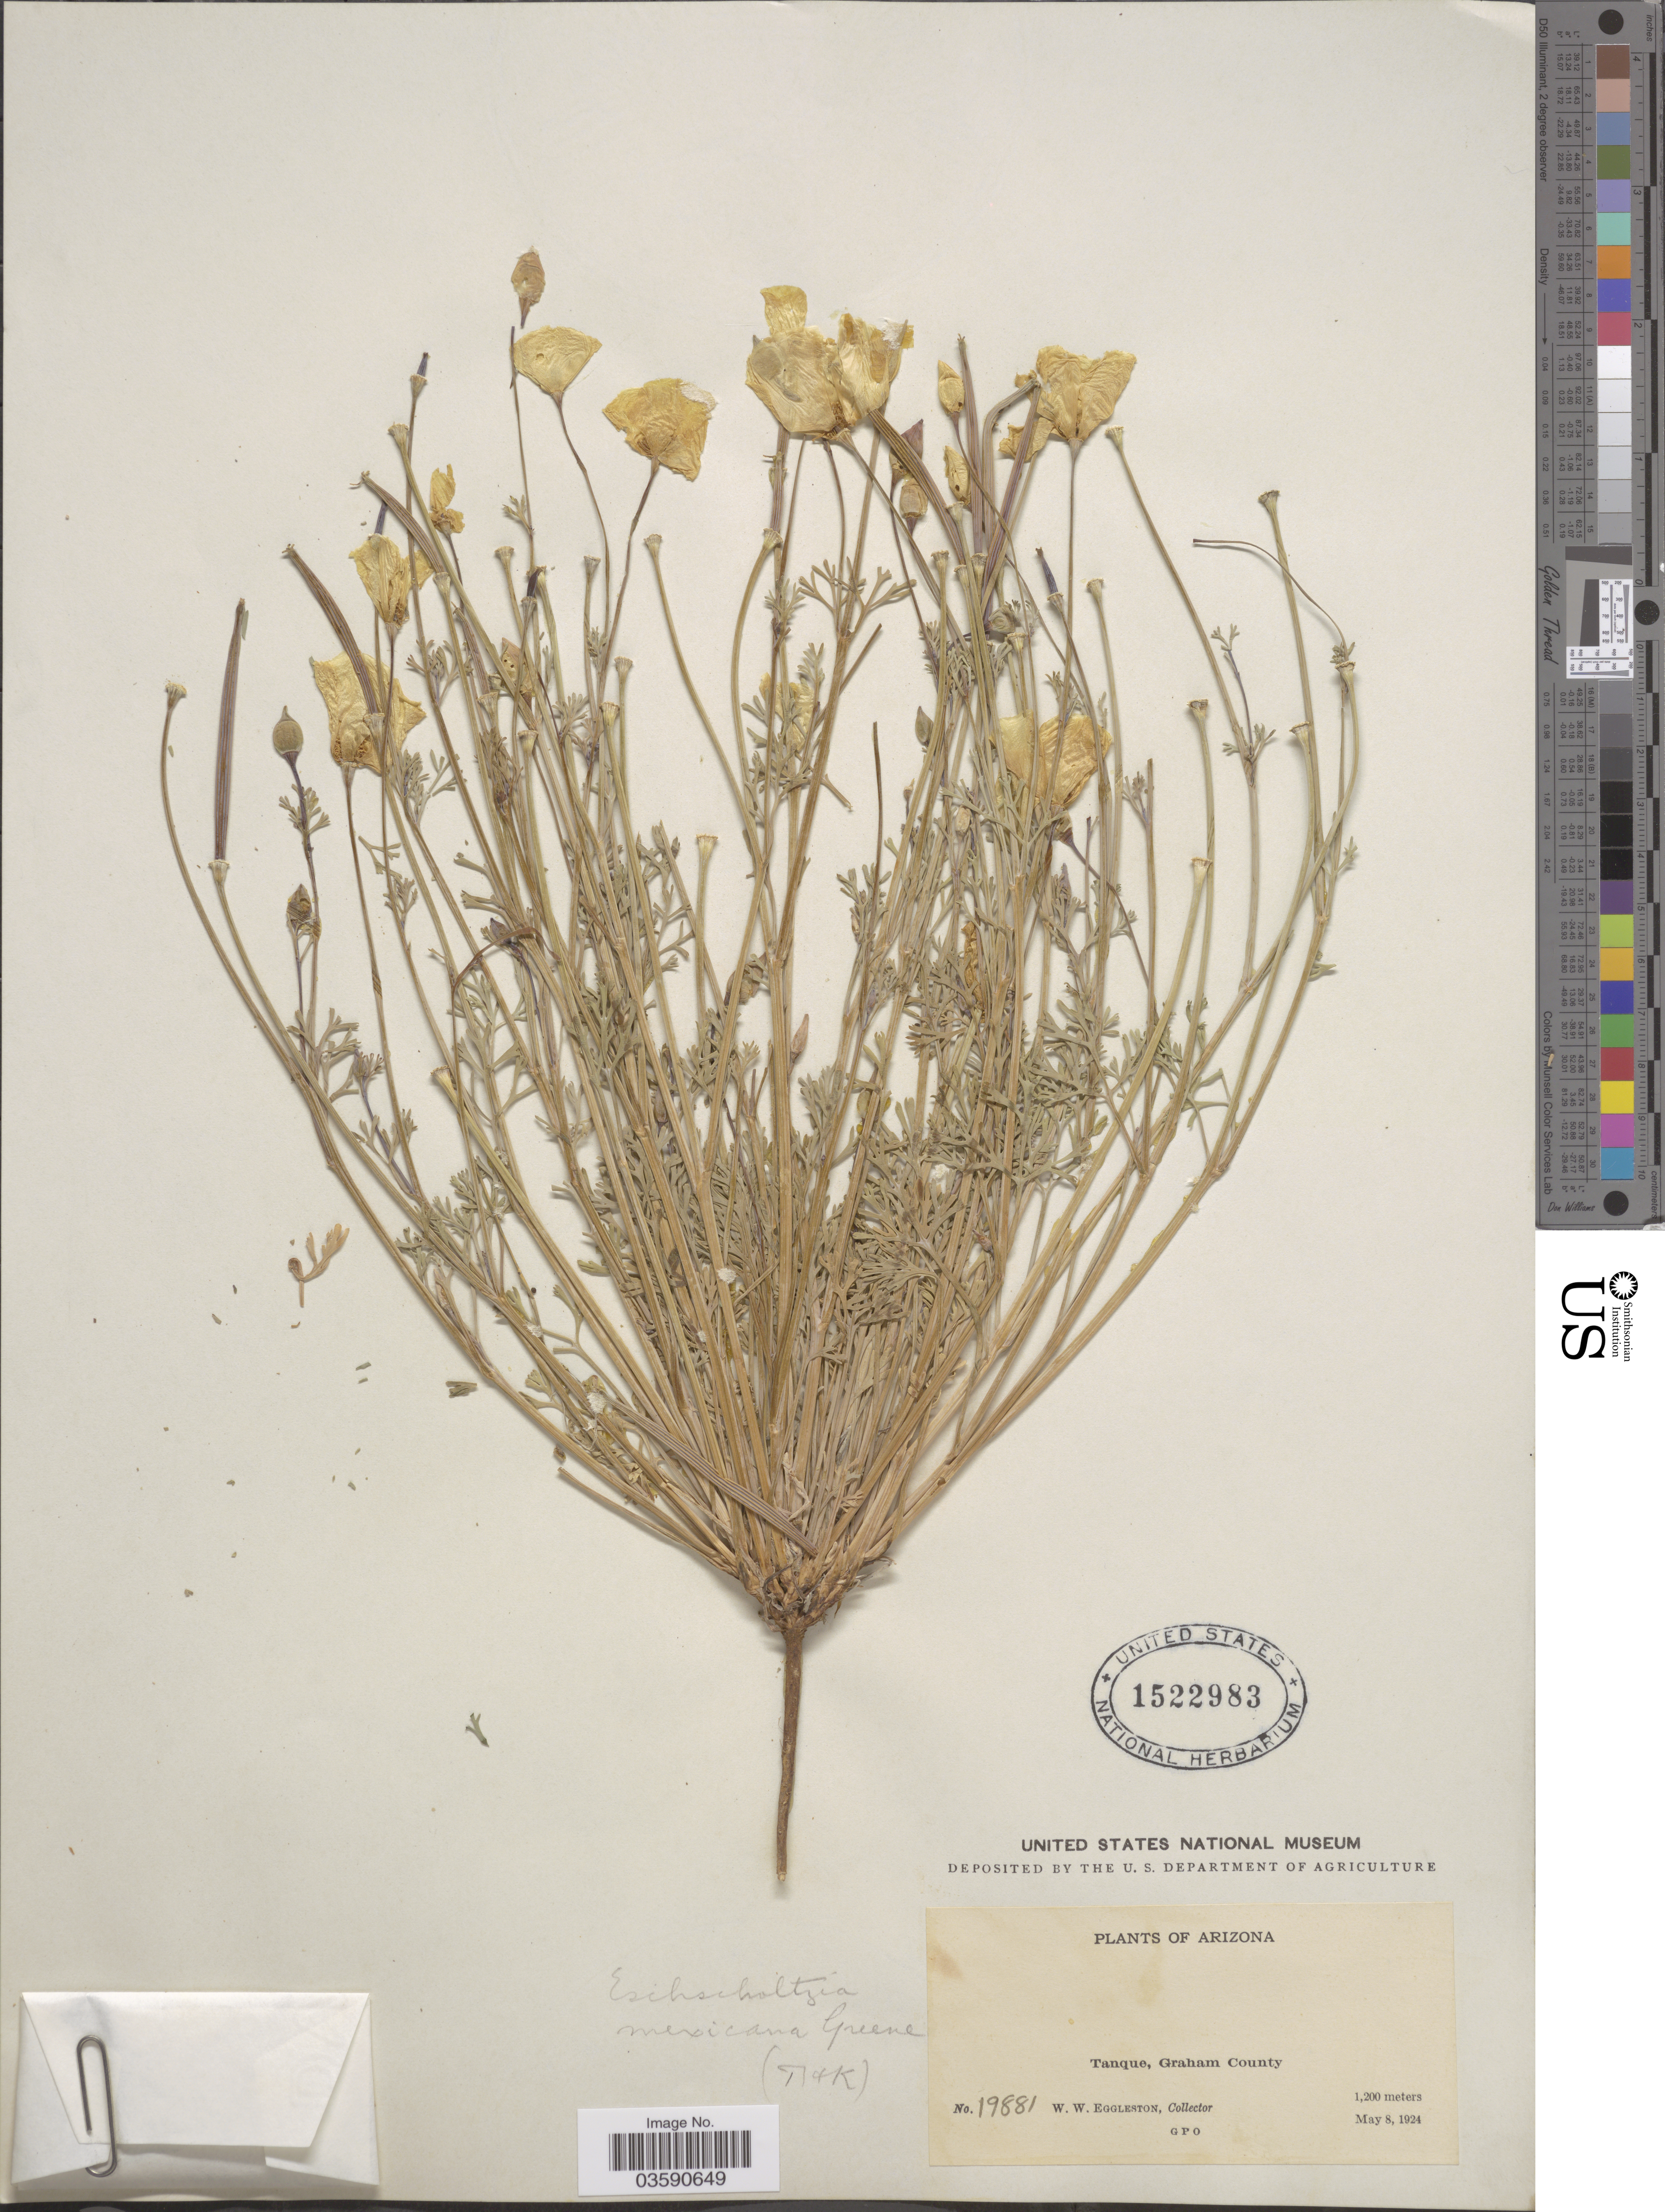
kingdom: Plantae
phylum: Tracheophyta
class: Magnoliopsida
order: Ranunculales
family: Papaveraceae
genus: Eschscholzia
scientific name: Eschscholzia mexicana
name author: Greene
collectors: W. W. Eggleston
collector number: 19881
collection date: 1924-05-08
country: United States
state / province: Arizona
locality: Tanque, Graham County.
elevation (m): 1200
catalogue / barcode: US 1522983